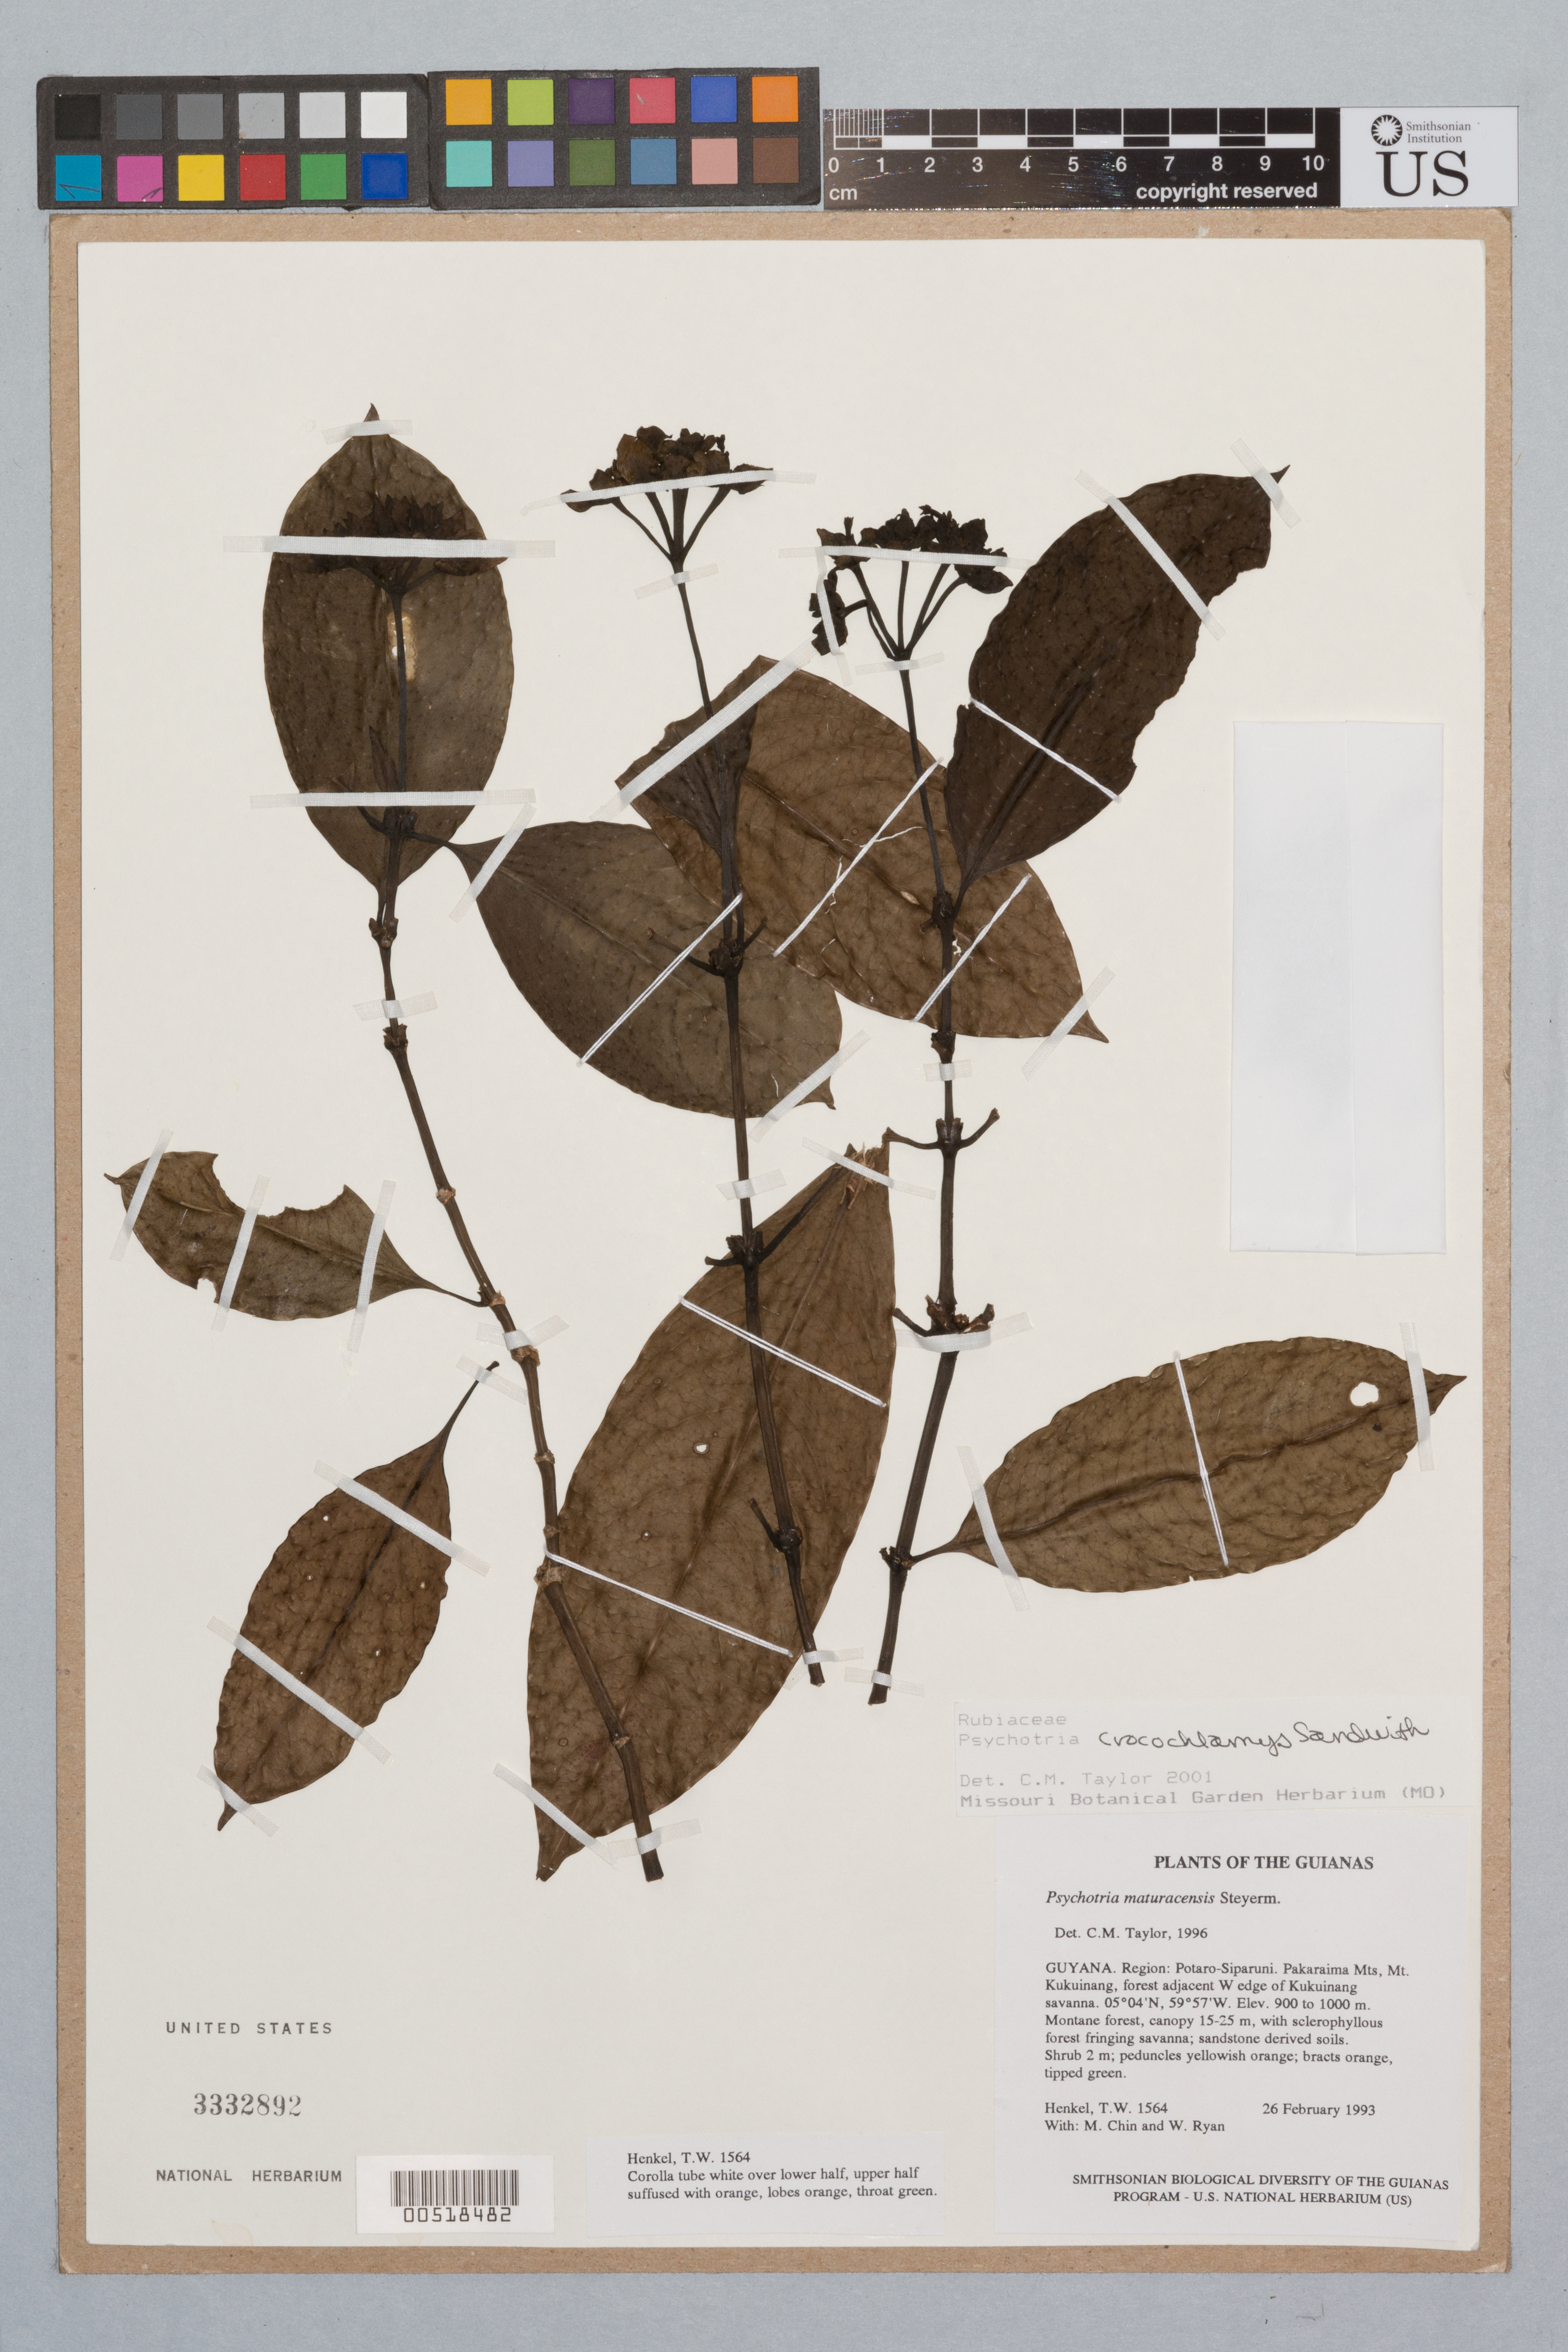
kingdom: Plantae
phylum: Tracheophyta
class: Magnoliopsida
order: Gentianales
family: Rubiaceae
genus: Palicourea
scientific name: Palicourea crocochlamys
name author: (Sandw.) Delprete & J.H. Kirkbr.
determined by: Kirkbride, J. H., Jr.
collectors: T. Henkel, M. Chin & W. Ryan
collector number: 1564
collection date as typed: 26 February 1993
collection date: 1993-02-26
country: Guyana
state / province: Potaro-Siparuni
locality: Pakaraima Mts, Mt. Kukuinang, forest adjacent W edge of Kukuinang savanna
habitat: Montane forest, canopy 15-25 m, with sclerophyllous forest fringing savanna; sandstone derived soils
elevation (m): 900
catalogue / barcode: US 3332892